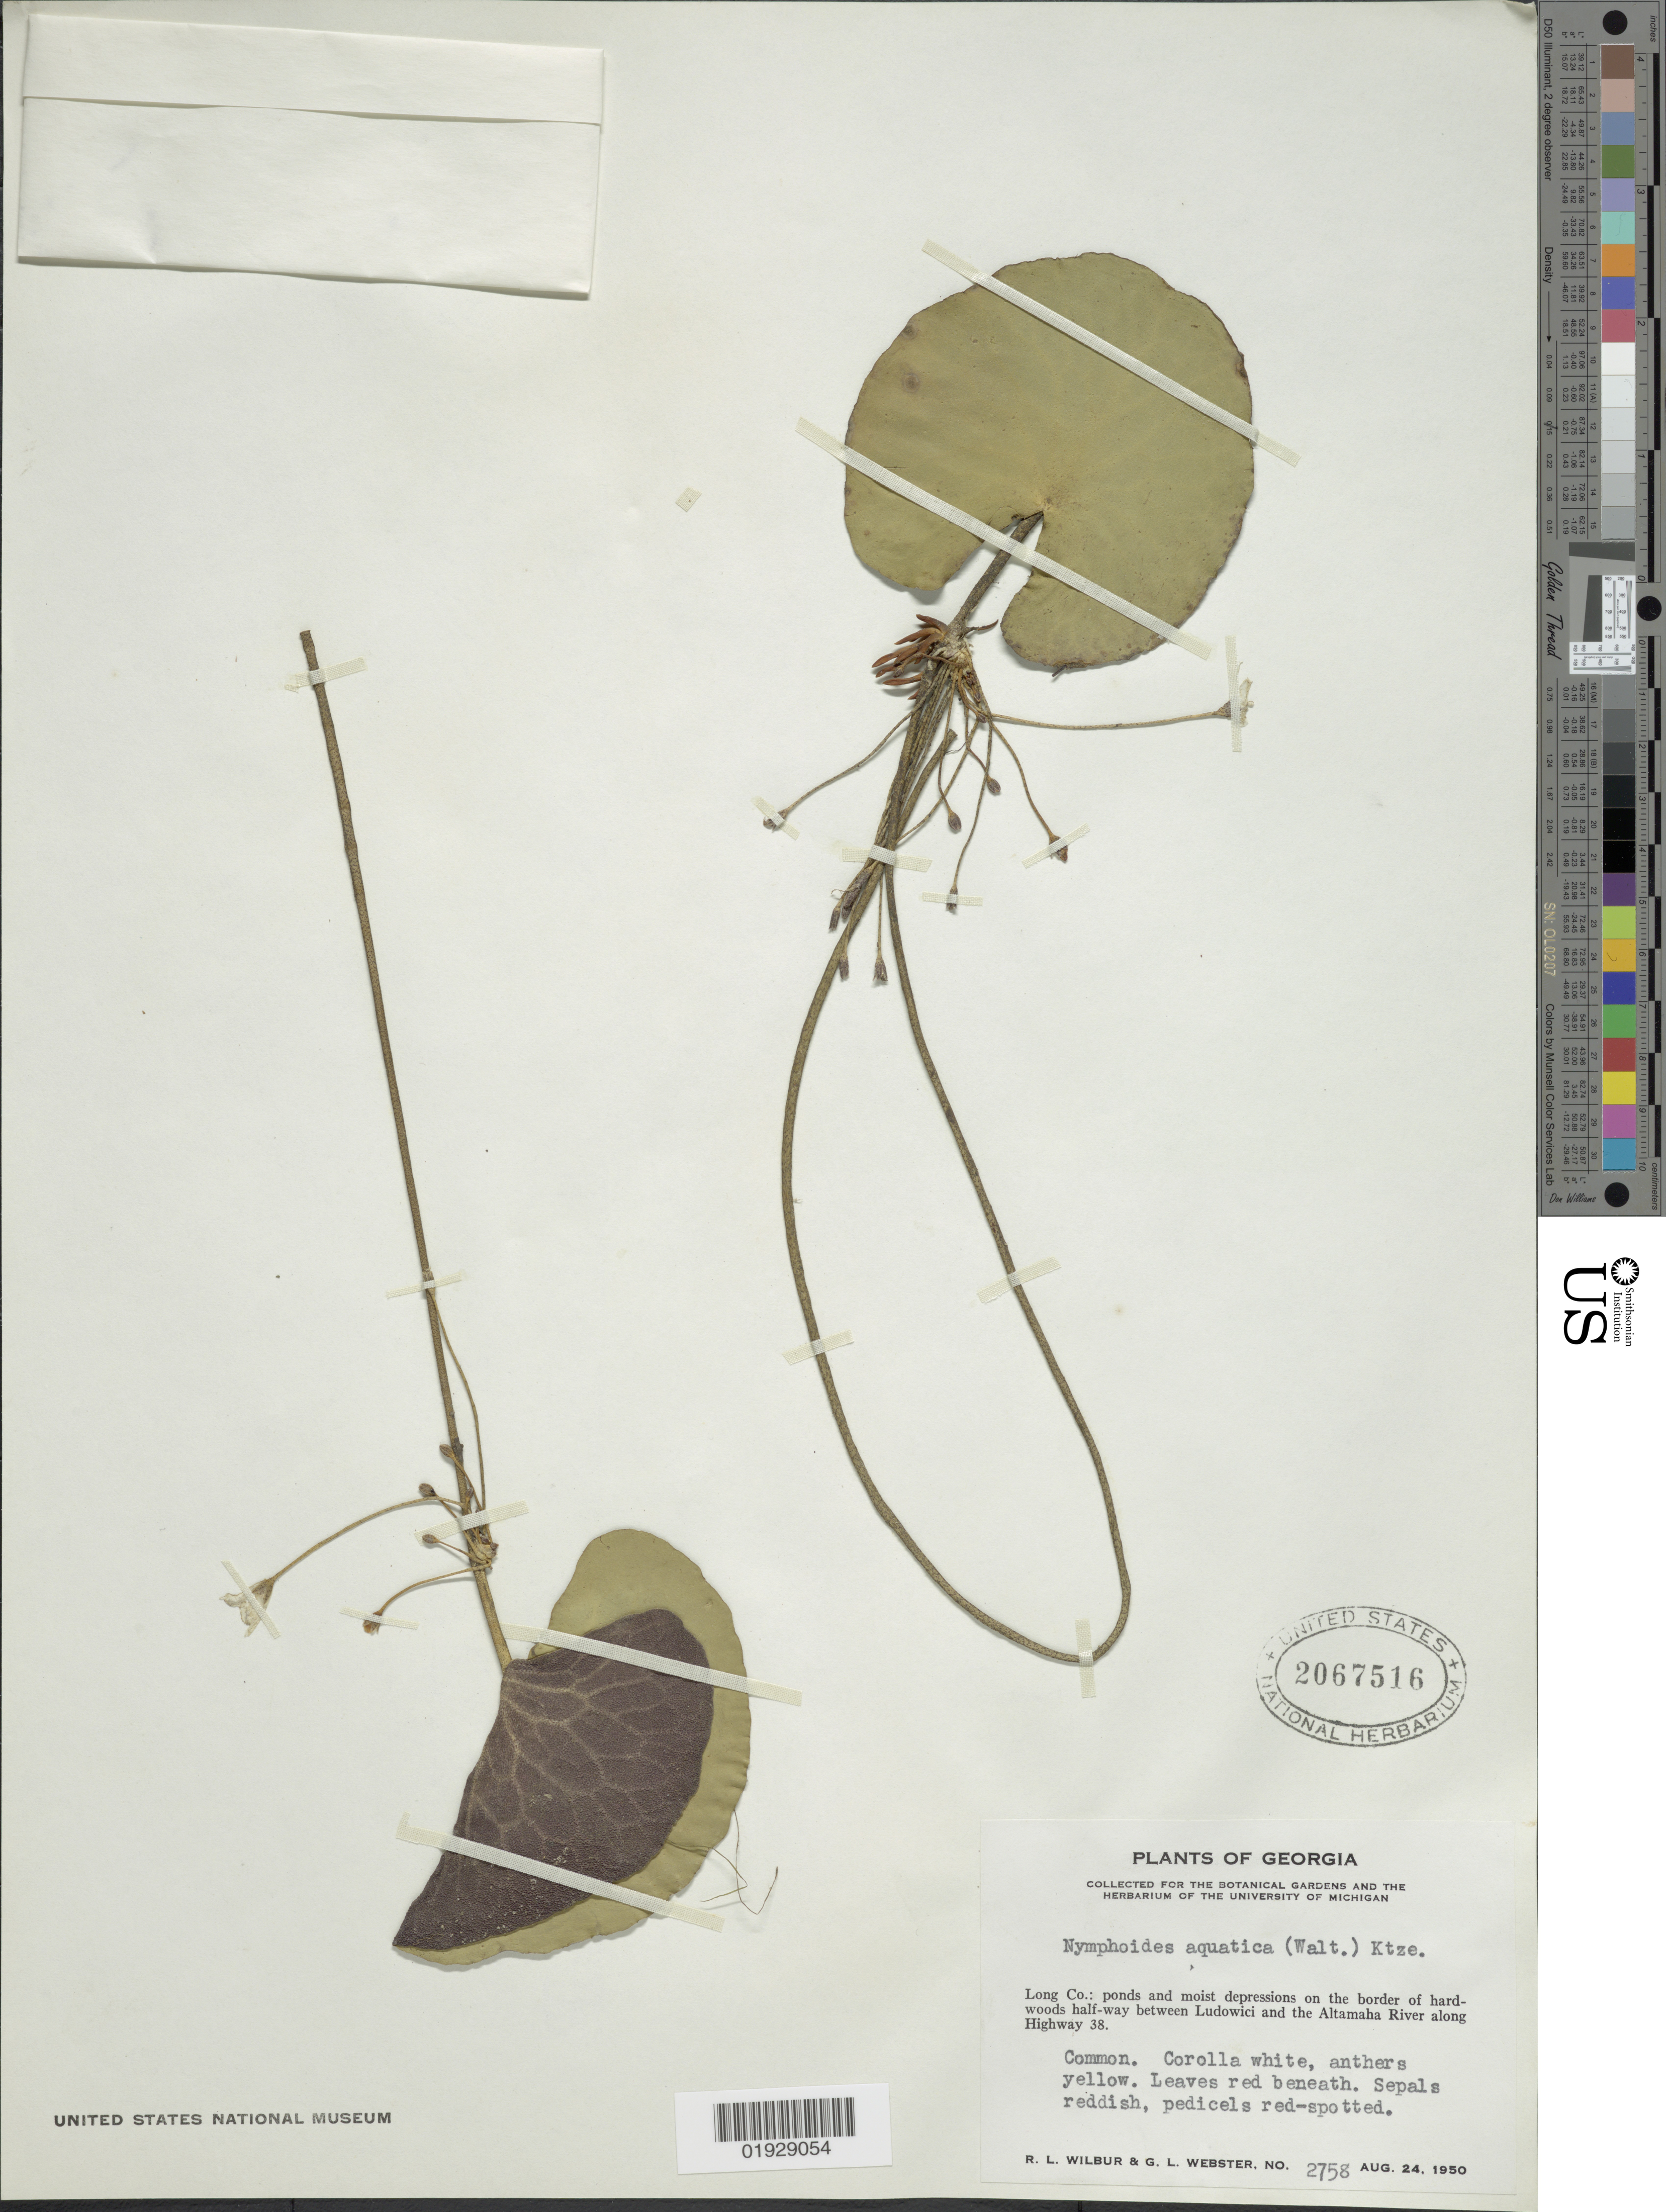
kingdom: Plantae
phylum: Tracheophyta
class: Magnoliopsida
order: Asterales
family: Menyanthaceae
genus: Nymphoides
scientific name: Nymphoides aquatica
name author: (J.F. Gmel.) Kuntze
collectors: R. L. Wilbur & G. L. Webster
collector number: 2758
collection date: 1950-08-24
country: United States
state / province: Georgia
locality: Long Co.: ponds and moist depressions on the border of hardwoods half-way between Ludowici and the Altamaha River along Highway 38.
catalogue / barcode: US 2067516